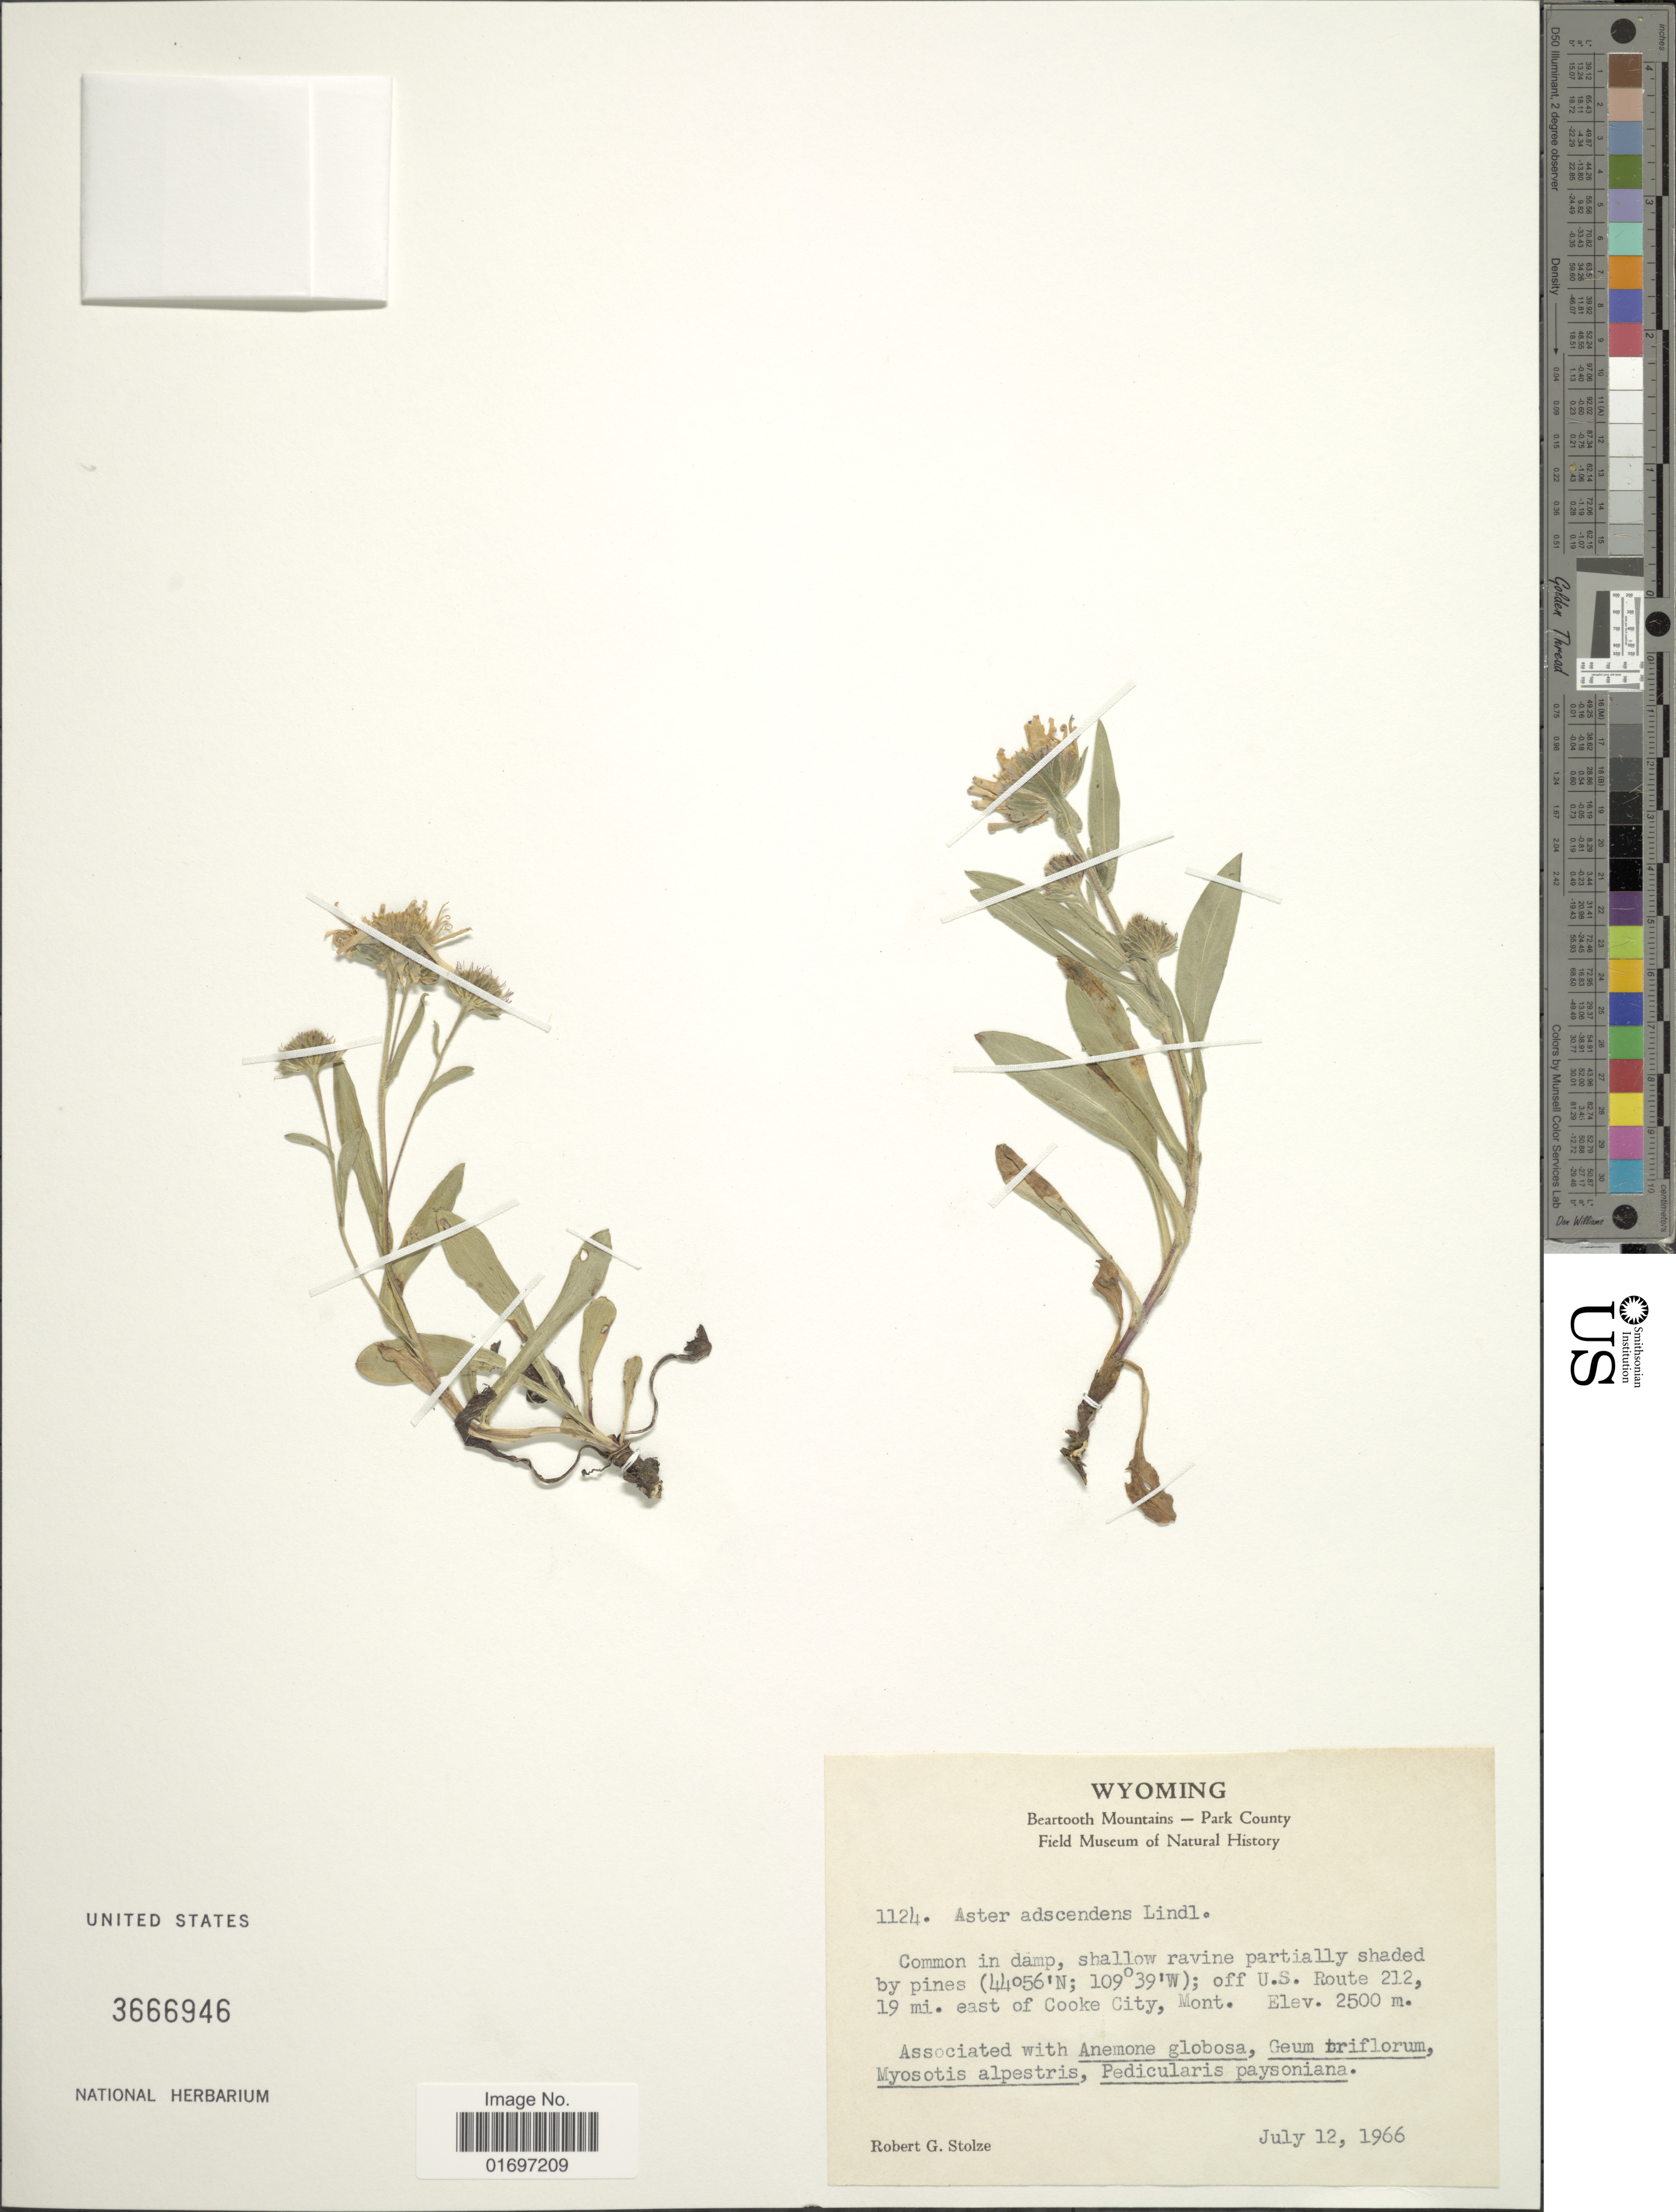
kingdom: Plantae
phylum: Tracheophyta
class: Magnoliopsida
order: Asterales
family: Asteraceae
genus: Symphyotrichum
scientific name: Symphyotrichum ascendens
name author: (Lindl.) G.L. Nesom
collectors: R. G. Stolze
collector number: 1124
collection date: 1966-07-12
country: United States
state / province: Wyoming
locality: Wyoming. Beartooth Mountains-Park County. Off U.S. Route 212, 19 mi. east of Cooke City, Mont.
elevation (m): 2500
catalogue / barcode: US 3666946